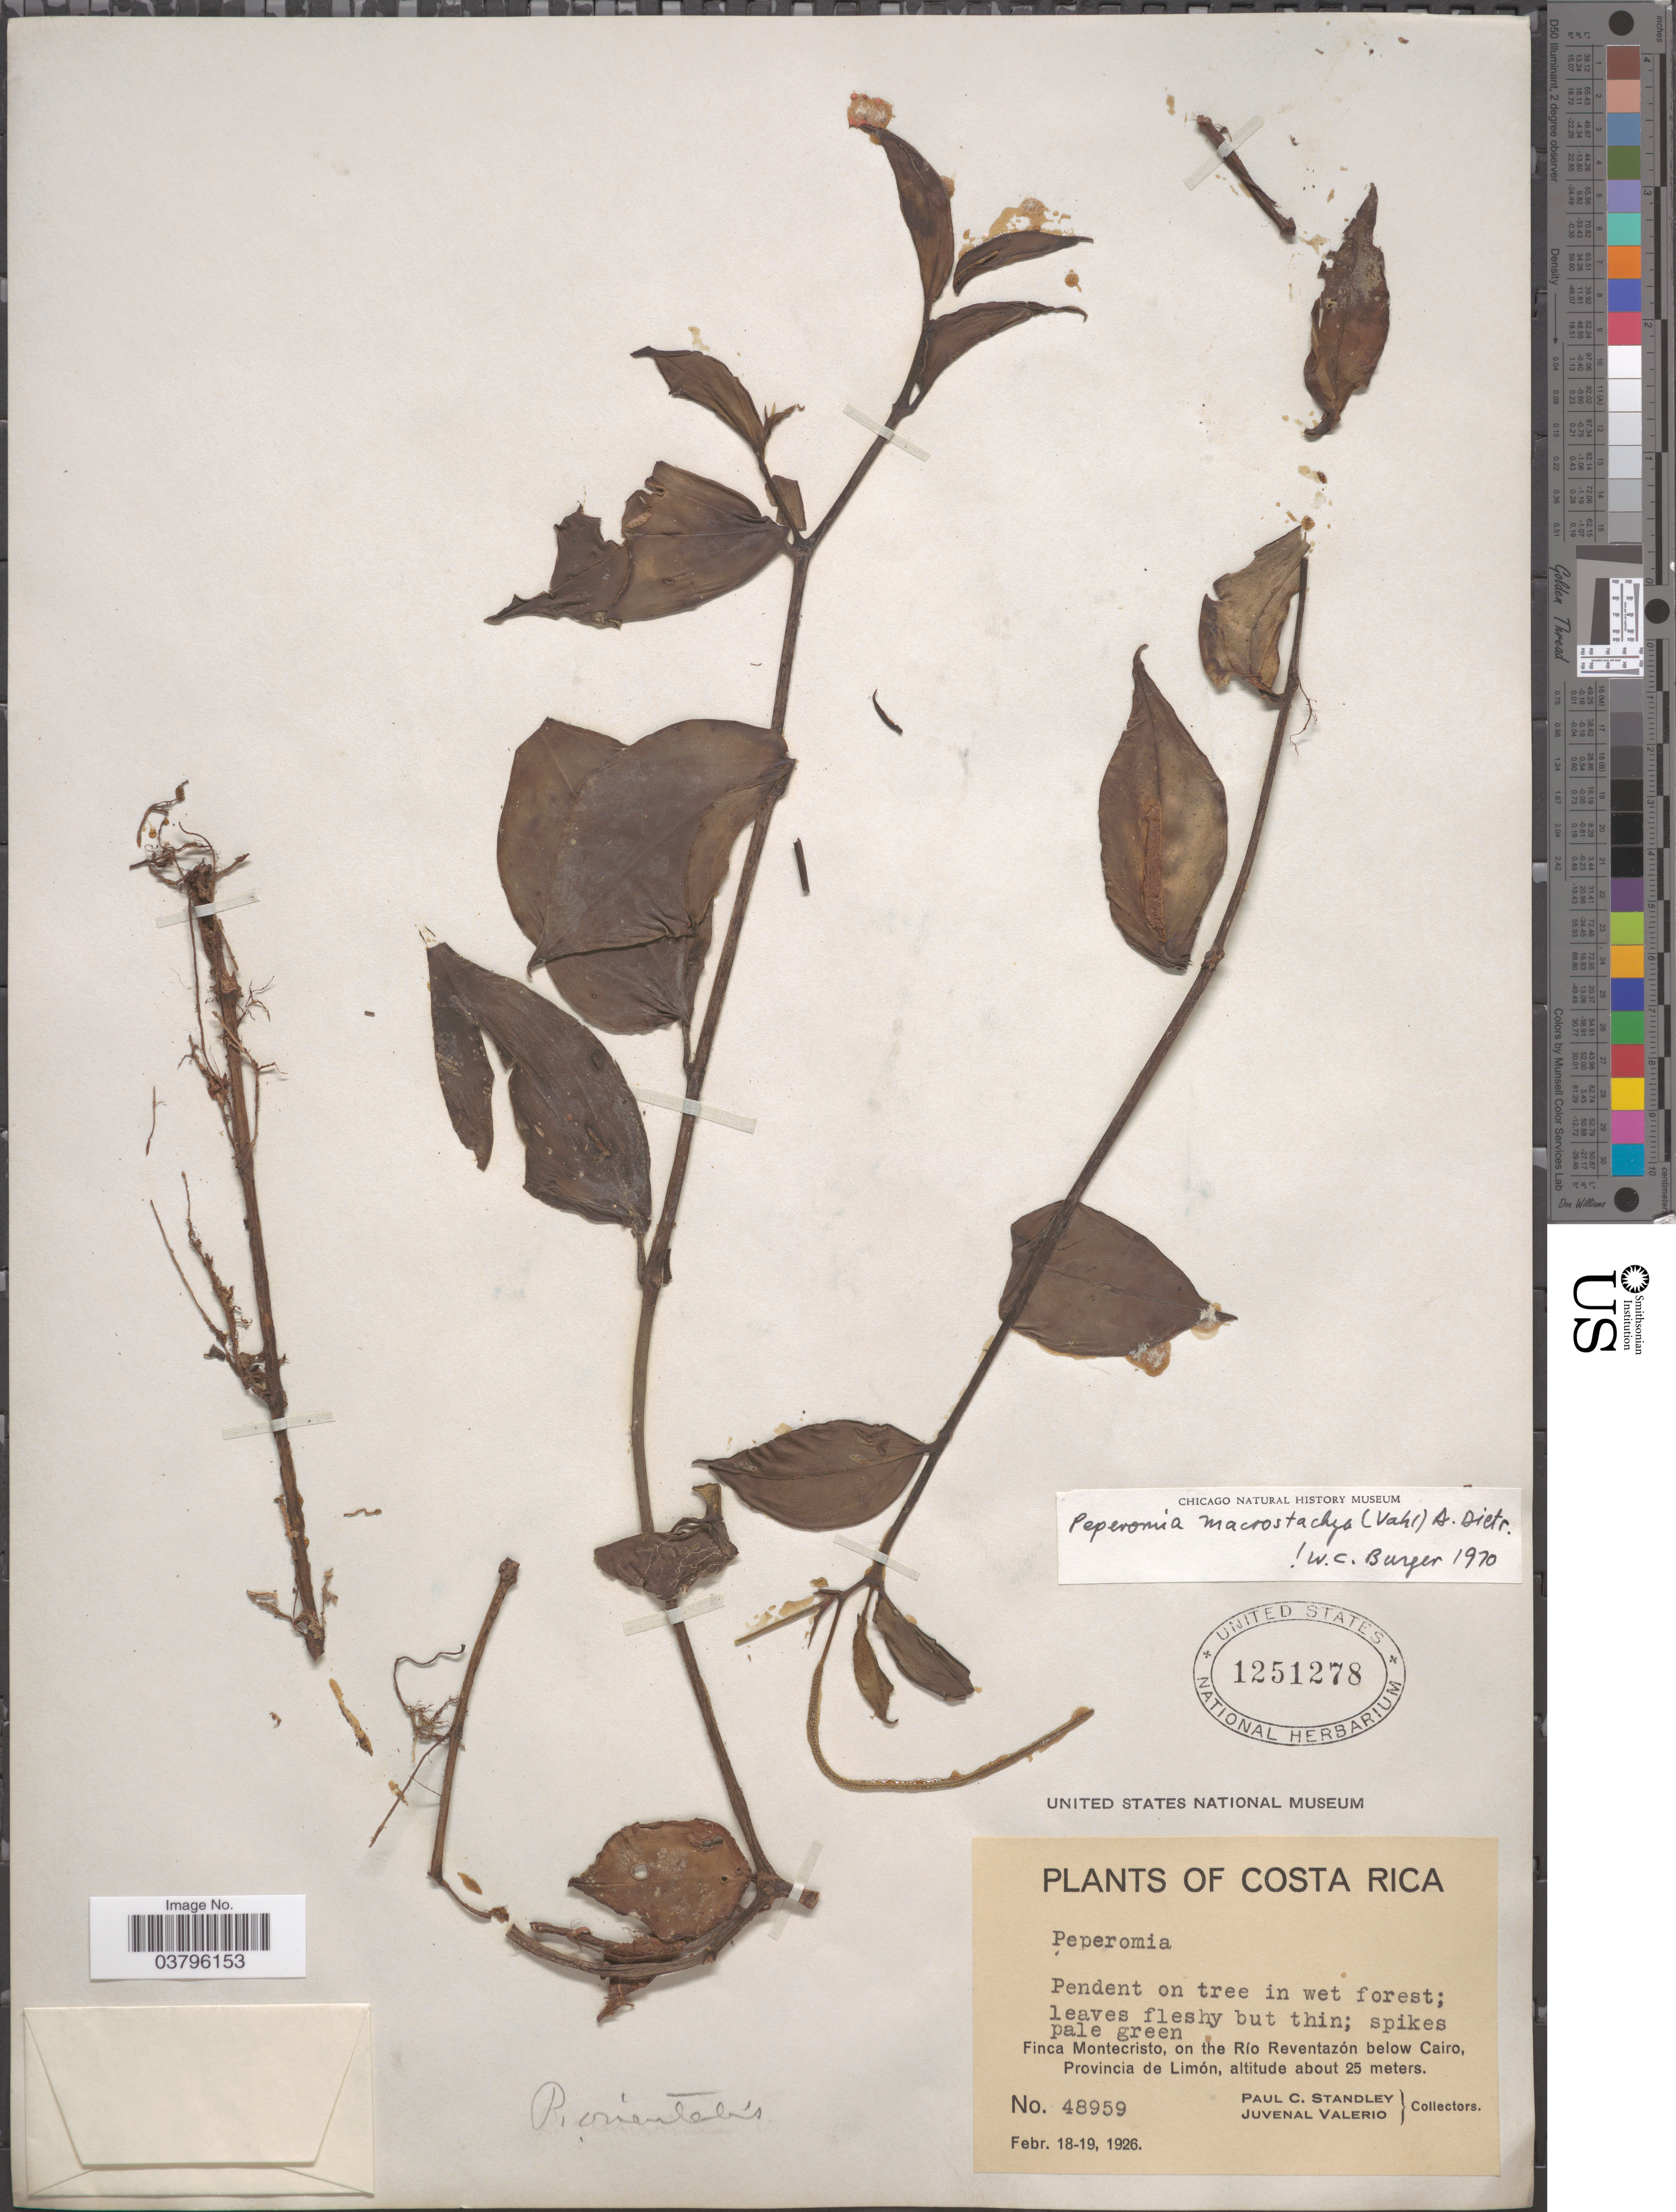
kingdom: Plantae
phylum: Tracheophyta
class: Magnoliopsida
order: Piperales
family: Piperaceae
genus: Peperomia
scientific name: Peperomia portobellensis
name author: Beurl.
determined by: Jiménez, José Estaban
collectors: P. C. Standley & J. Valerio R.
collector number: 48959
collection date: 1926-02-18/1926-02-19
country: Costa Rica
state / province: Limón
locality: Finca Montecristo, on the Río Reventazón below Cairo.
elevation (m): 25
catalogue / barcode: US 1251278